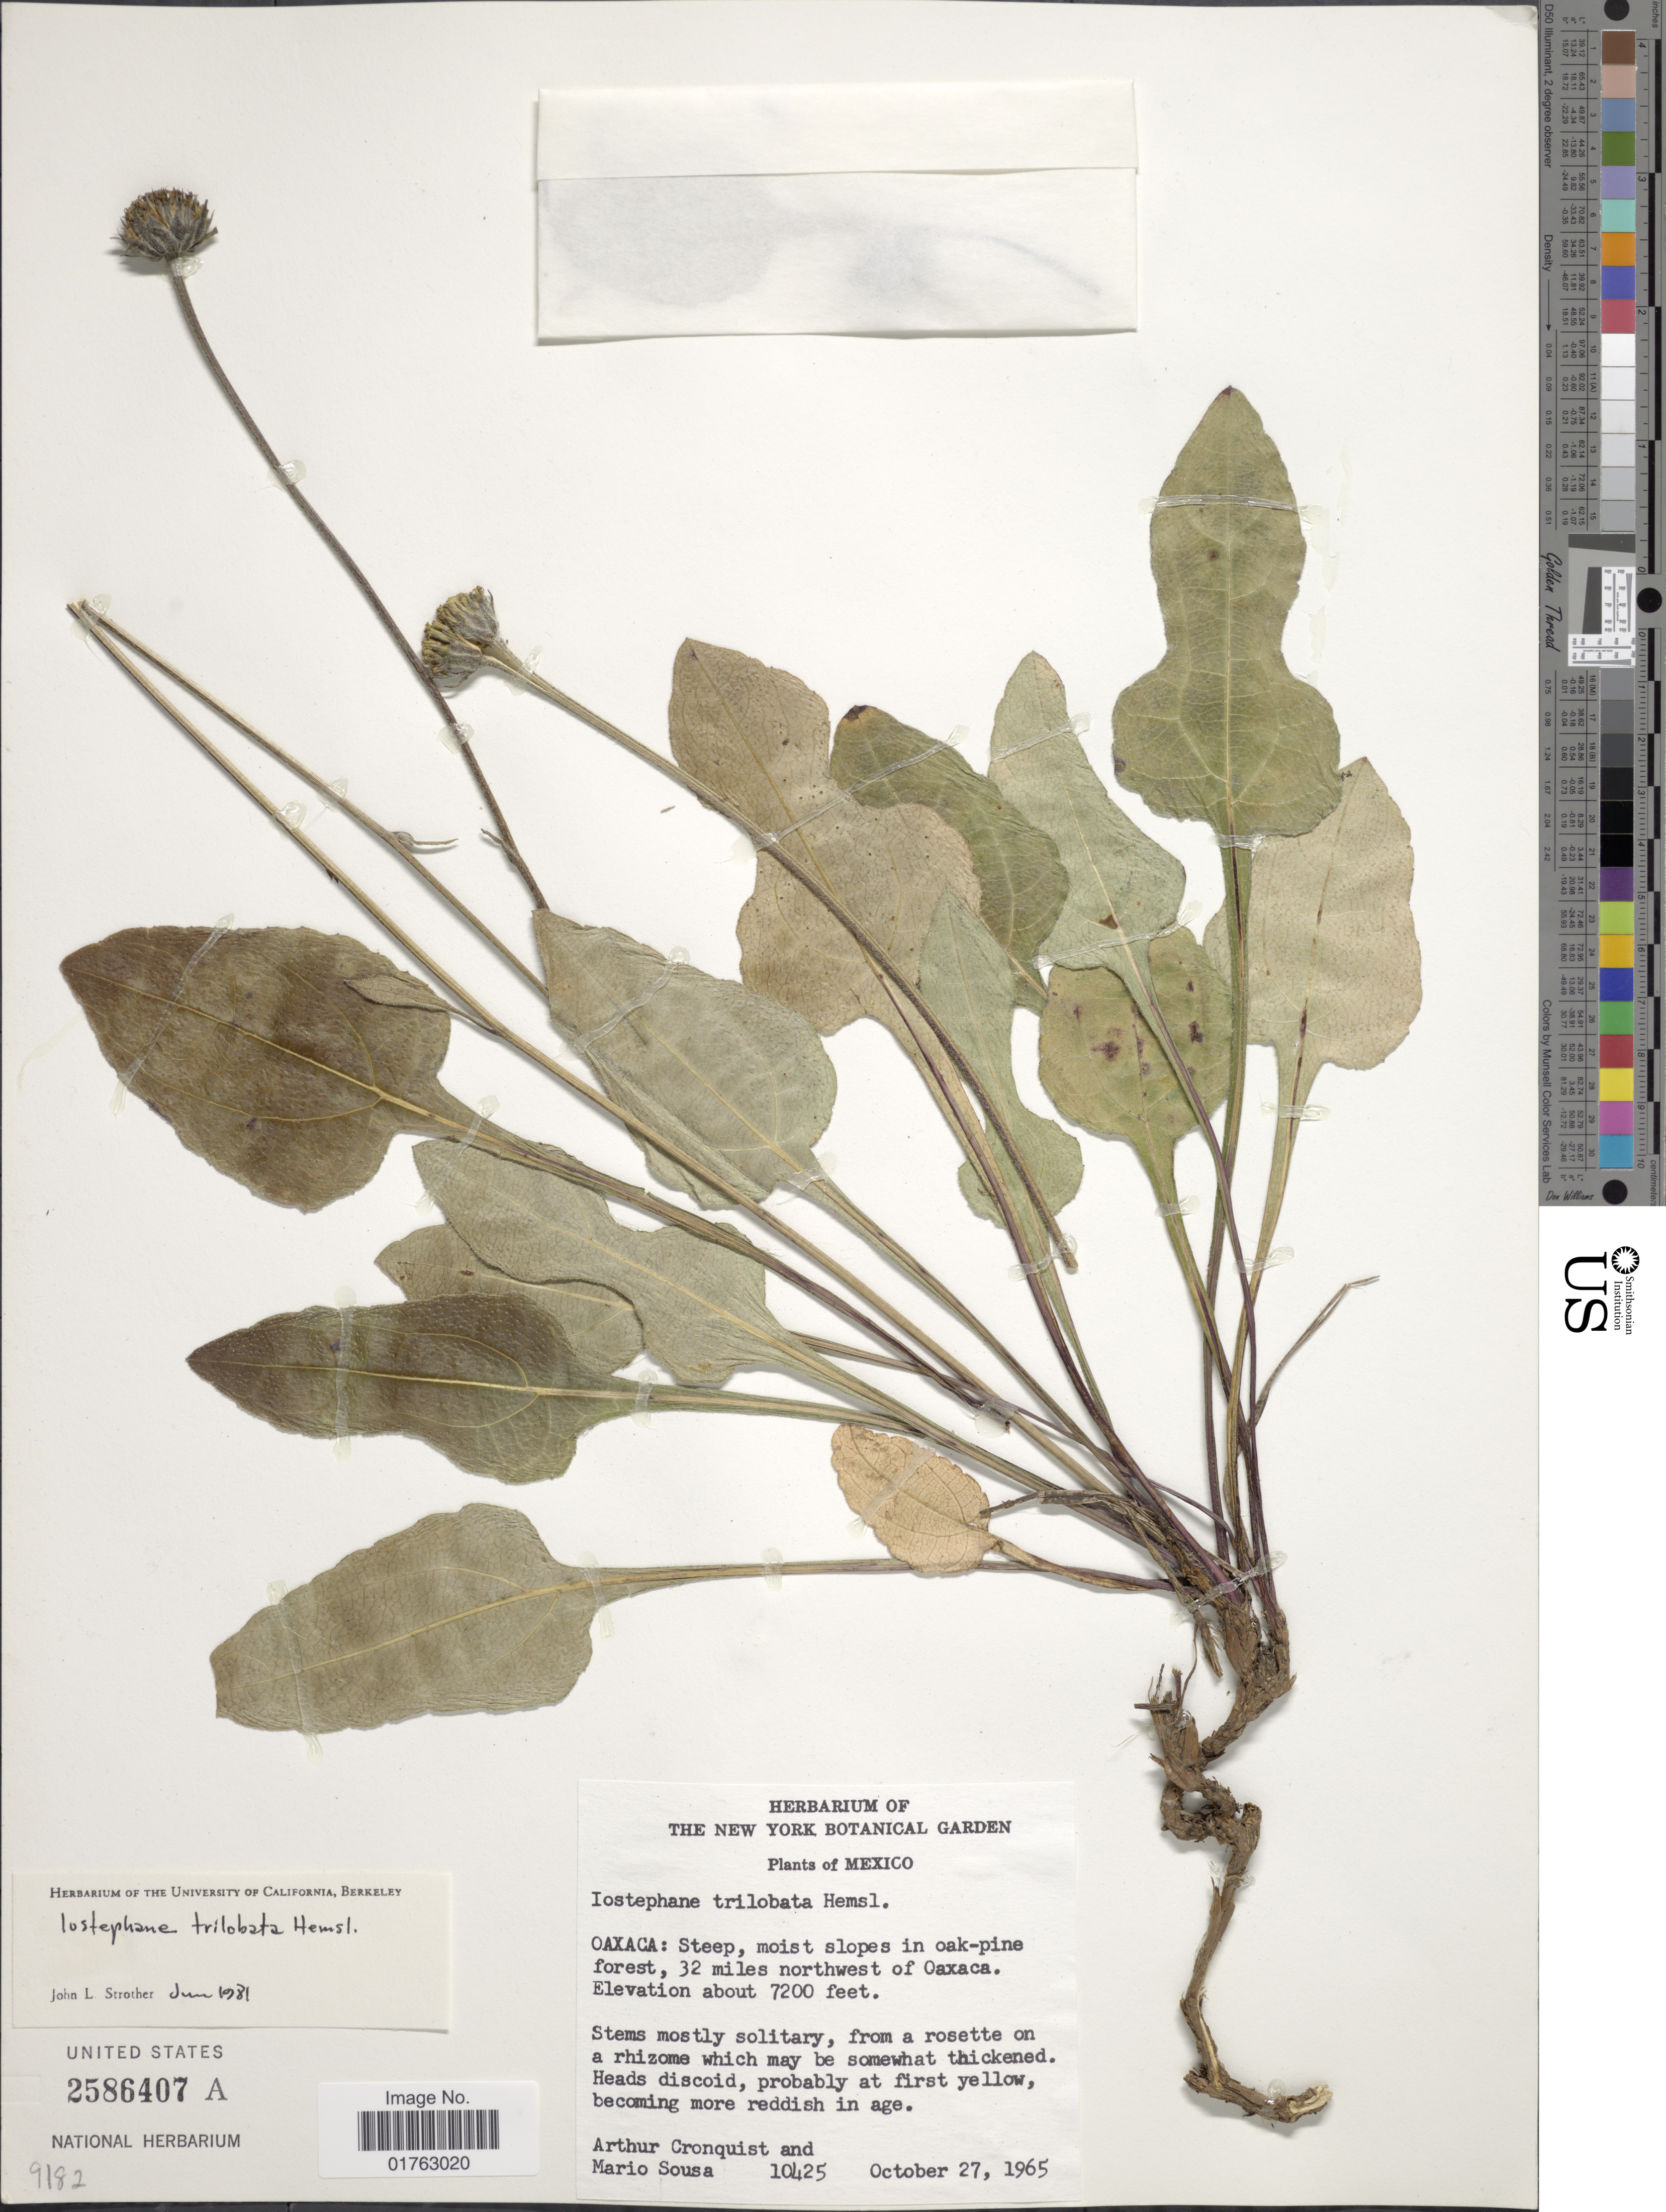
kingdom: Plantae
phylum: Tracheophyta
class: Magnoliopsida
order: Asterales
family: Asteraceae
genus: Iostephane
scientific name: Iostephane trilobata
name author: Hemsl.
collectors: A. J. Cronquist & M. Sousa S.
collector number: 10425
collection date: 1965-10-27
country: Mexico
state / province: Oaxaca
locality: Steep, moist slopes in oak-pine forest, 32 miles northwest of Oaxaca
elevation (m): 2195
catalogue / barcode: US 2586407A